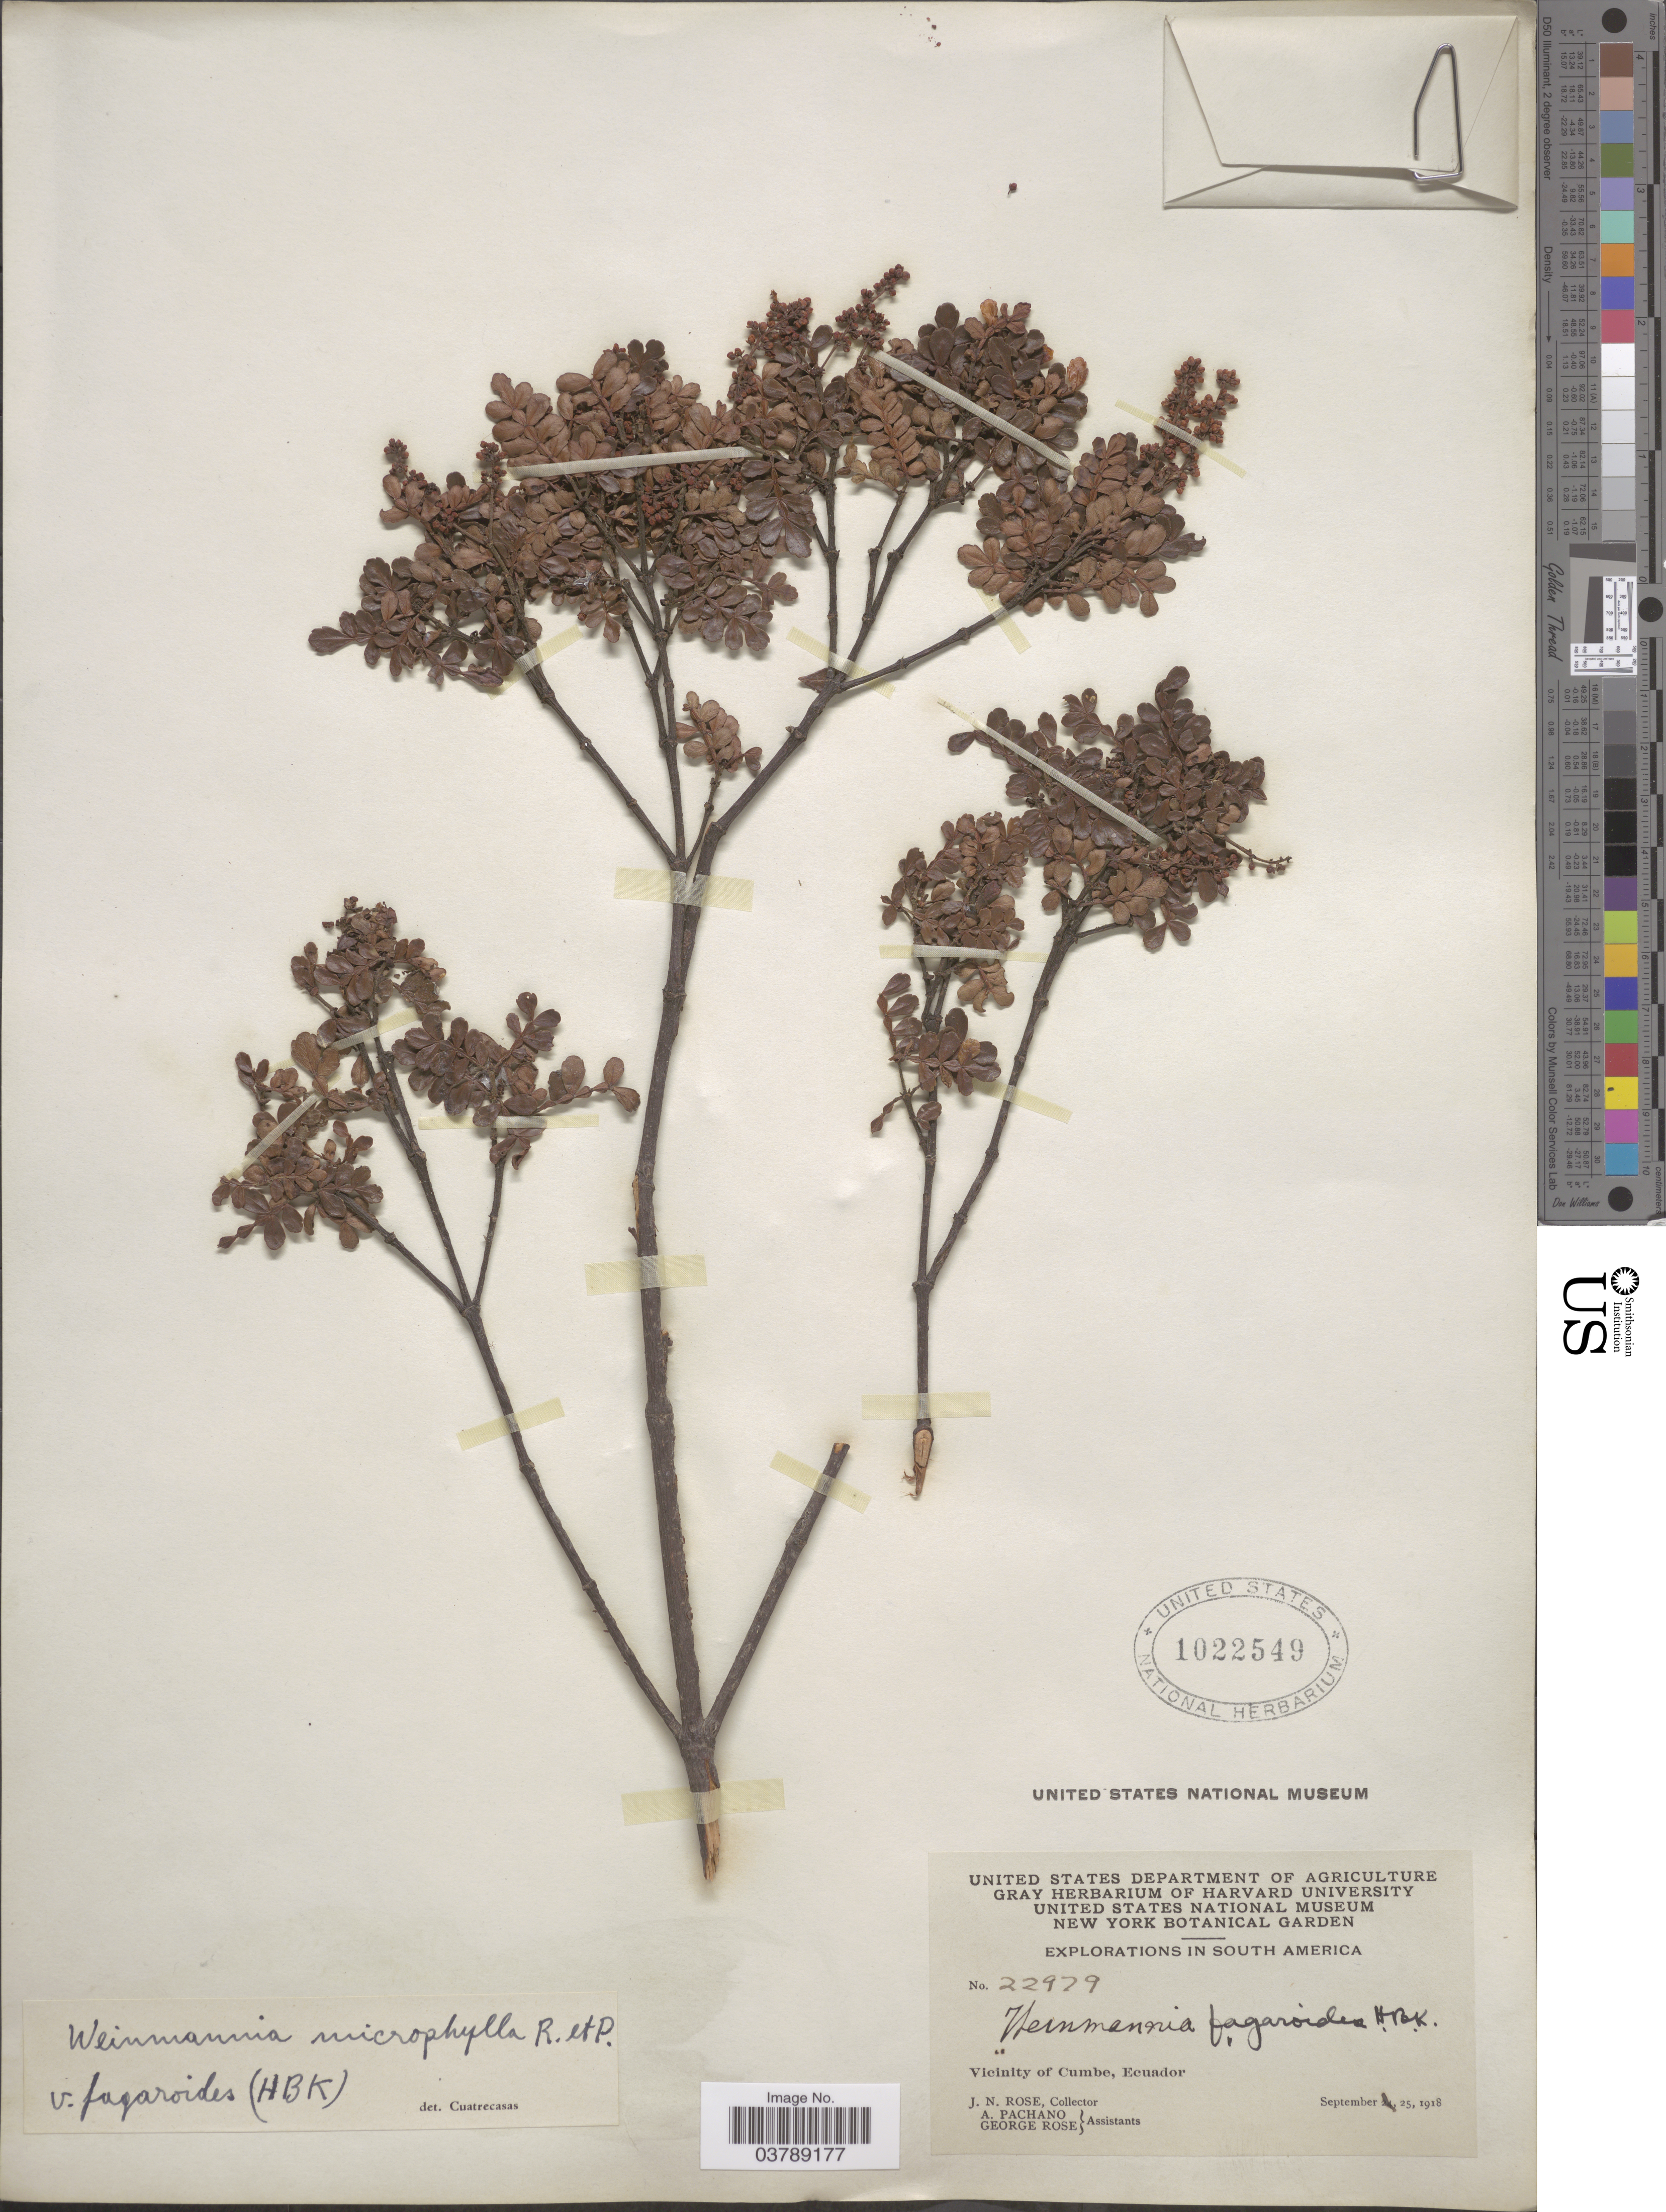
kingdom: Plantae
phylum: Tracheophyta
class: Magnoliopsida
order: Oxalidales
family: Cunoniaceae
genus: Weinmannia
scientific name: Weinmannia fagaroides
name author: Kunth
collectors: J. N. Rose, A. Pachano & G. Rose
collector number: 22979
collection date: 1918-09-25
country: Ecuador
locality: Vicinity of Cumbe.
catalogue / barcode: US 1022549